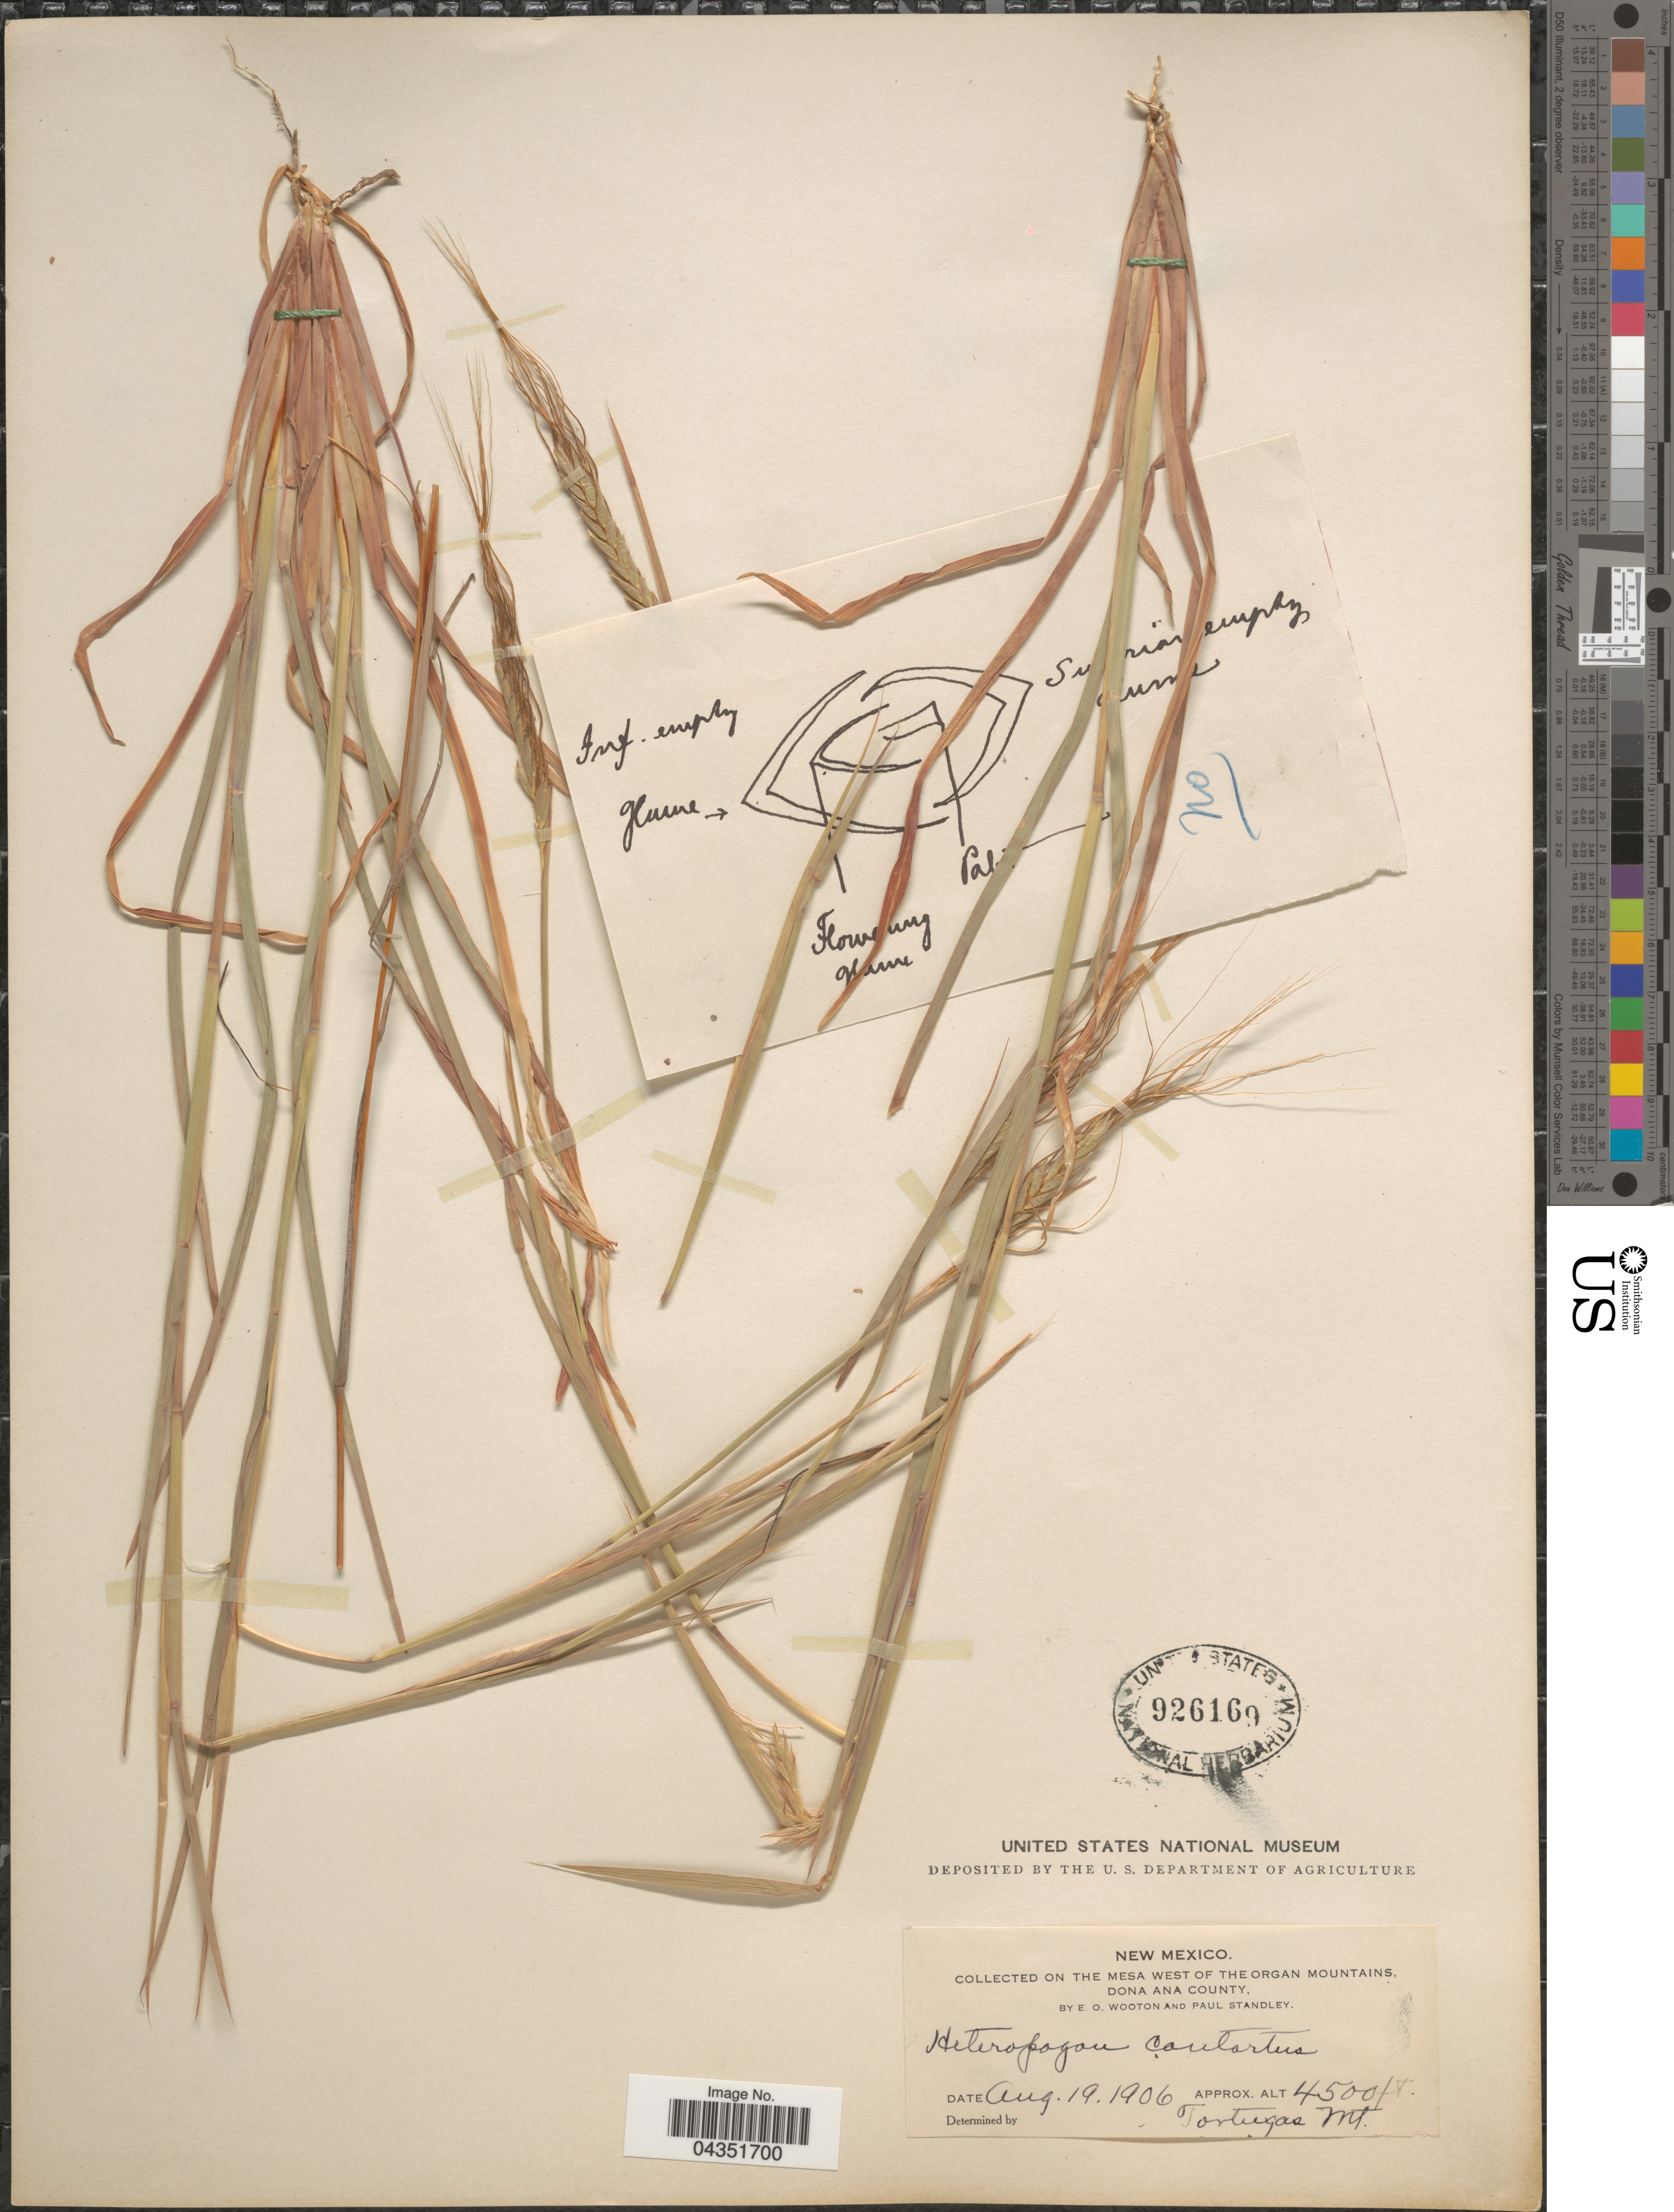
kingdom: Plantae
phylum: Tracheophyta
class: Liliopsida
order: Poales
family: Poaceae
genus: Heteropogon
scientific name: Heteropogon contortus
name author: (L.) P. Beauv. ex Roem. & Schult.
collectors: E. O. Wooton & P. C. Standley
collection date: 1906-08-19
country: United States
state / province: New Mexico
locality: On the Mesa West of The Organ Mountains. Dona Ana County. Tortugas Mt.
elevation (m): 1372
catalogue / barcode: US 926169